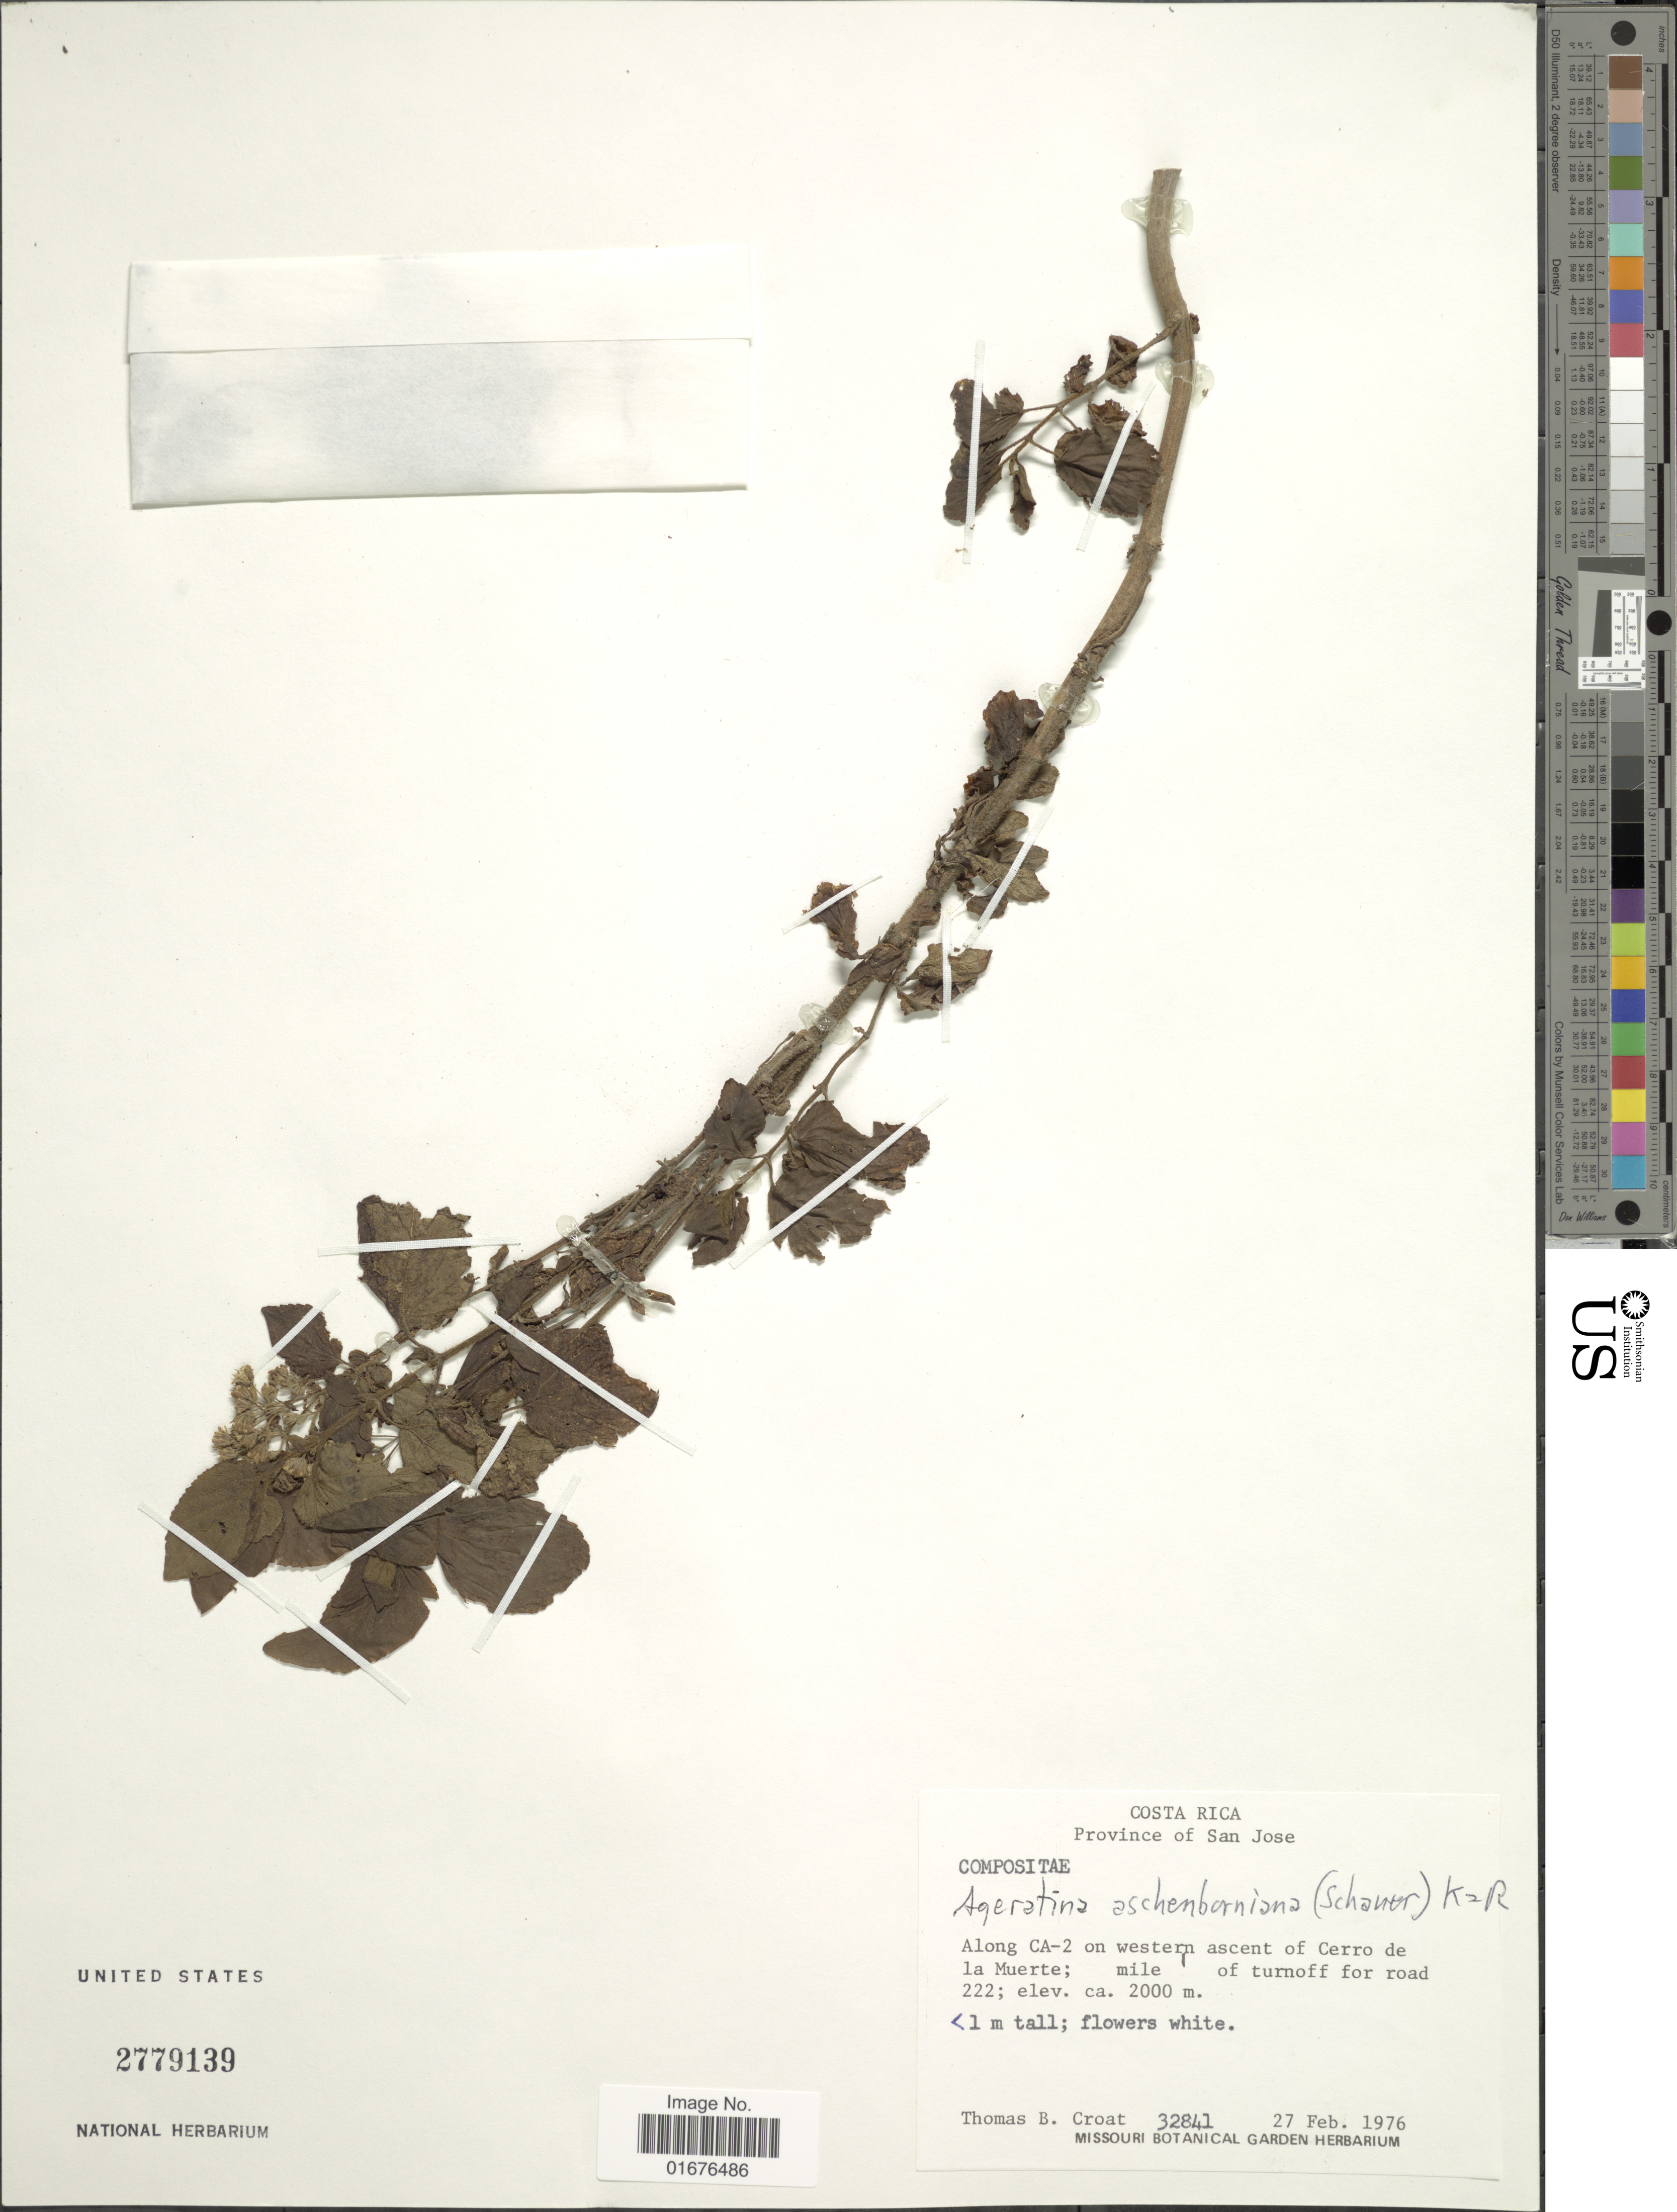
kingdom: Plantae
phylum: Tracheophyta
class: Magnoliopsida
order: Asterales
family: Asteraceae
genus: Ageratina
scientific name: Ageratina pichinchensis var. bustamenta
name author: (DC.) R.M. King & H. Rob.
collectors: T. B. Croat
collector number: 32841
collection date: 1976-02-27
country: Costa Rica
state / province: San José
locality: Along CA-2 on western ascent of Cerrro de la Muerte; 1 mile of turnoff for road 222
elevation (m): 2000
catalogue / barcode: US 2779139